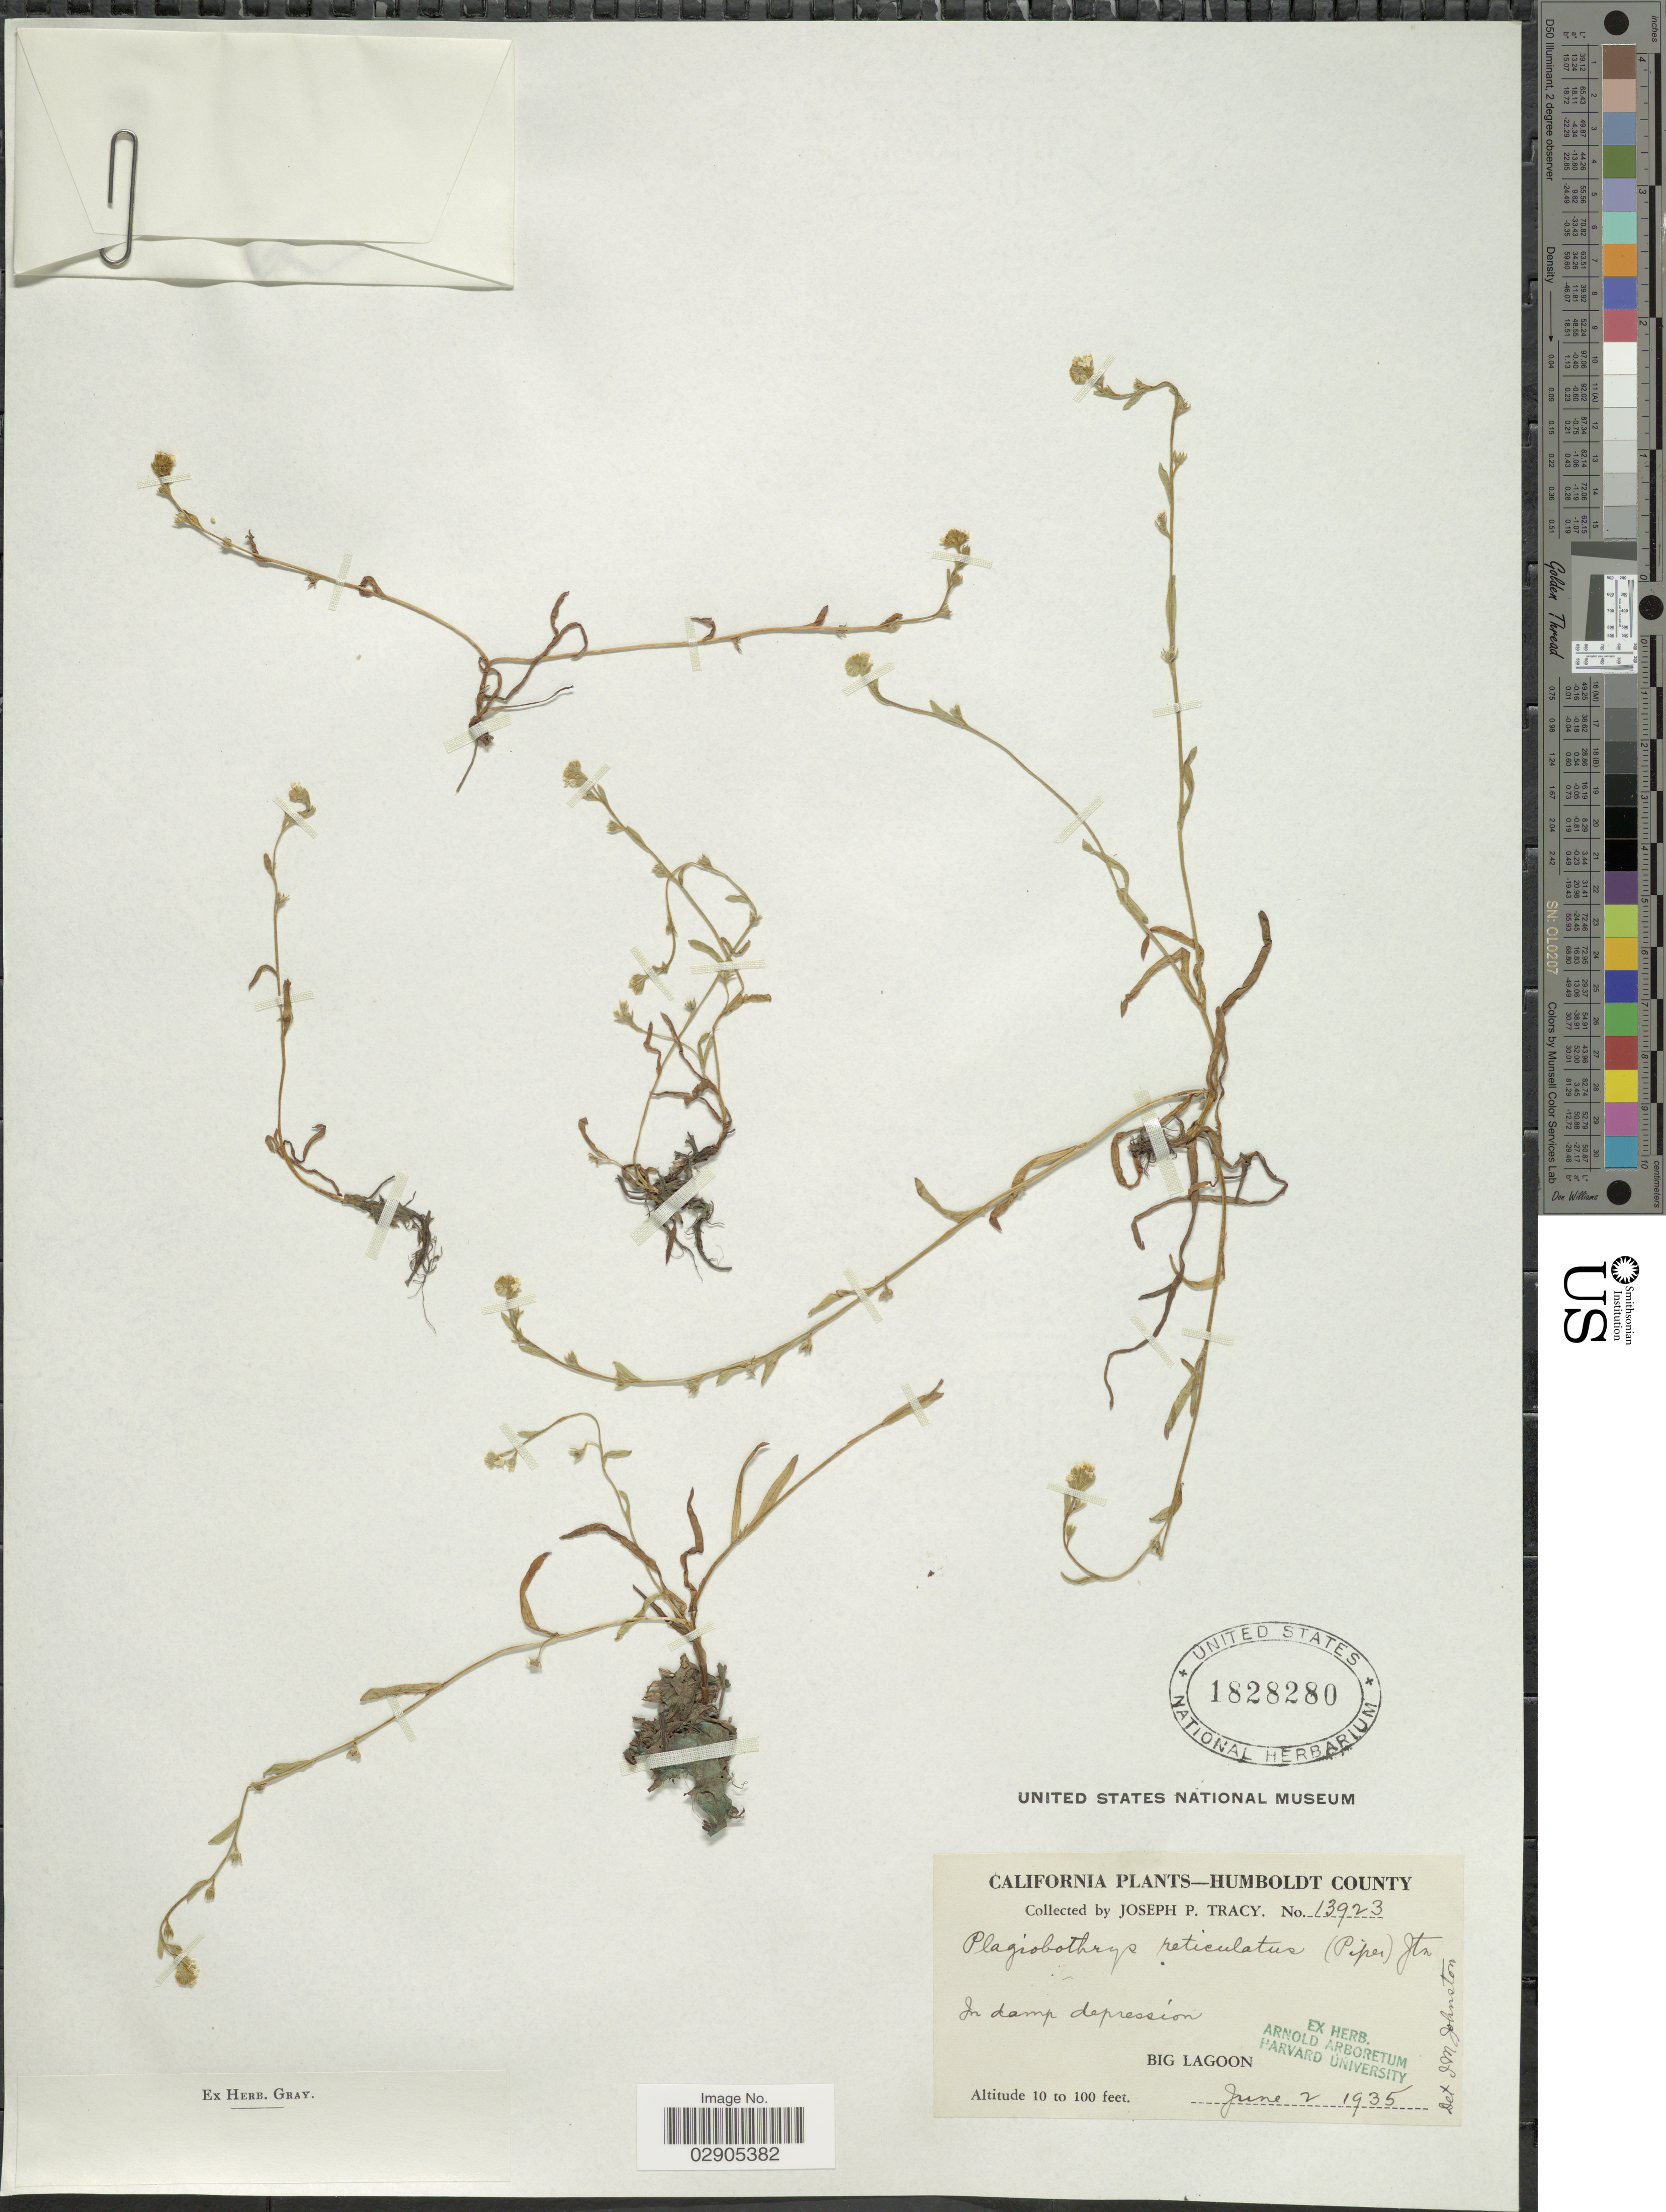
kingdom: Plantae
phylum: Tracheophyta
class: Magnoliopsida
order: Boraginales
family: Boraginaceae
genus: Allocarya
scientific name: Allocarya reticulata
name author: Piper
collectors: J. Tracy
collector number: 13923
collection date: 1935-06-02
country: United States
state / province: California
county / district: Humboldt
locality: Humboldt County. In damp depression. Big Lagoon.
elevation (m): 3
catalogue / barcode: US 1828280